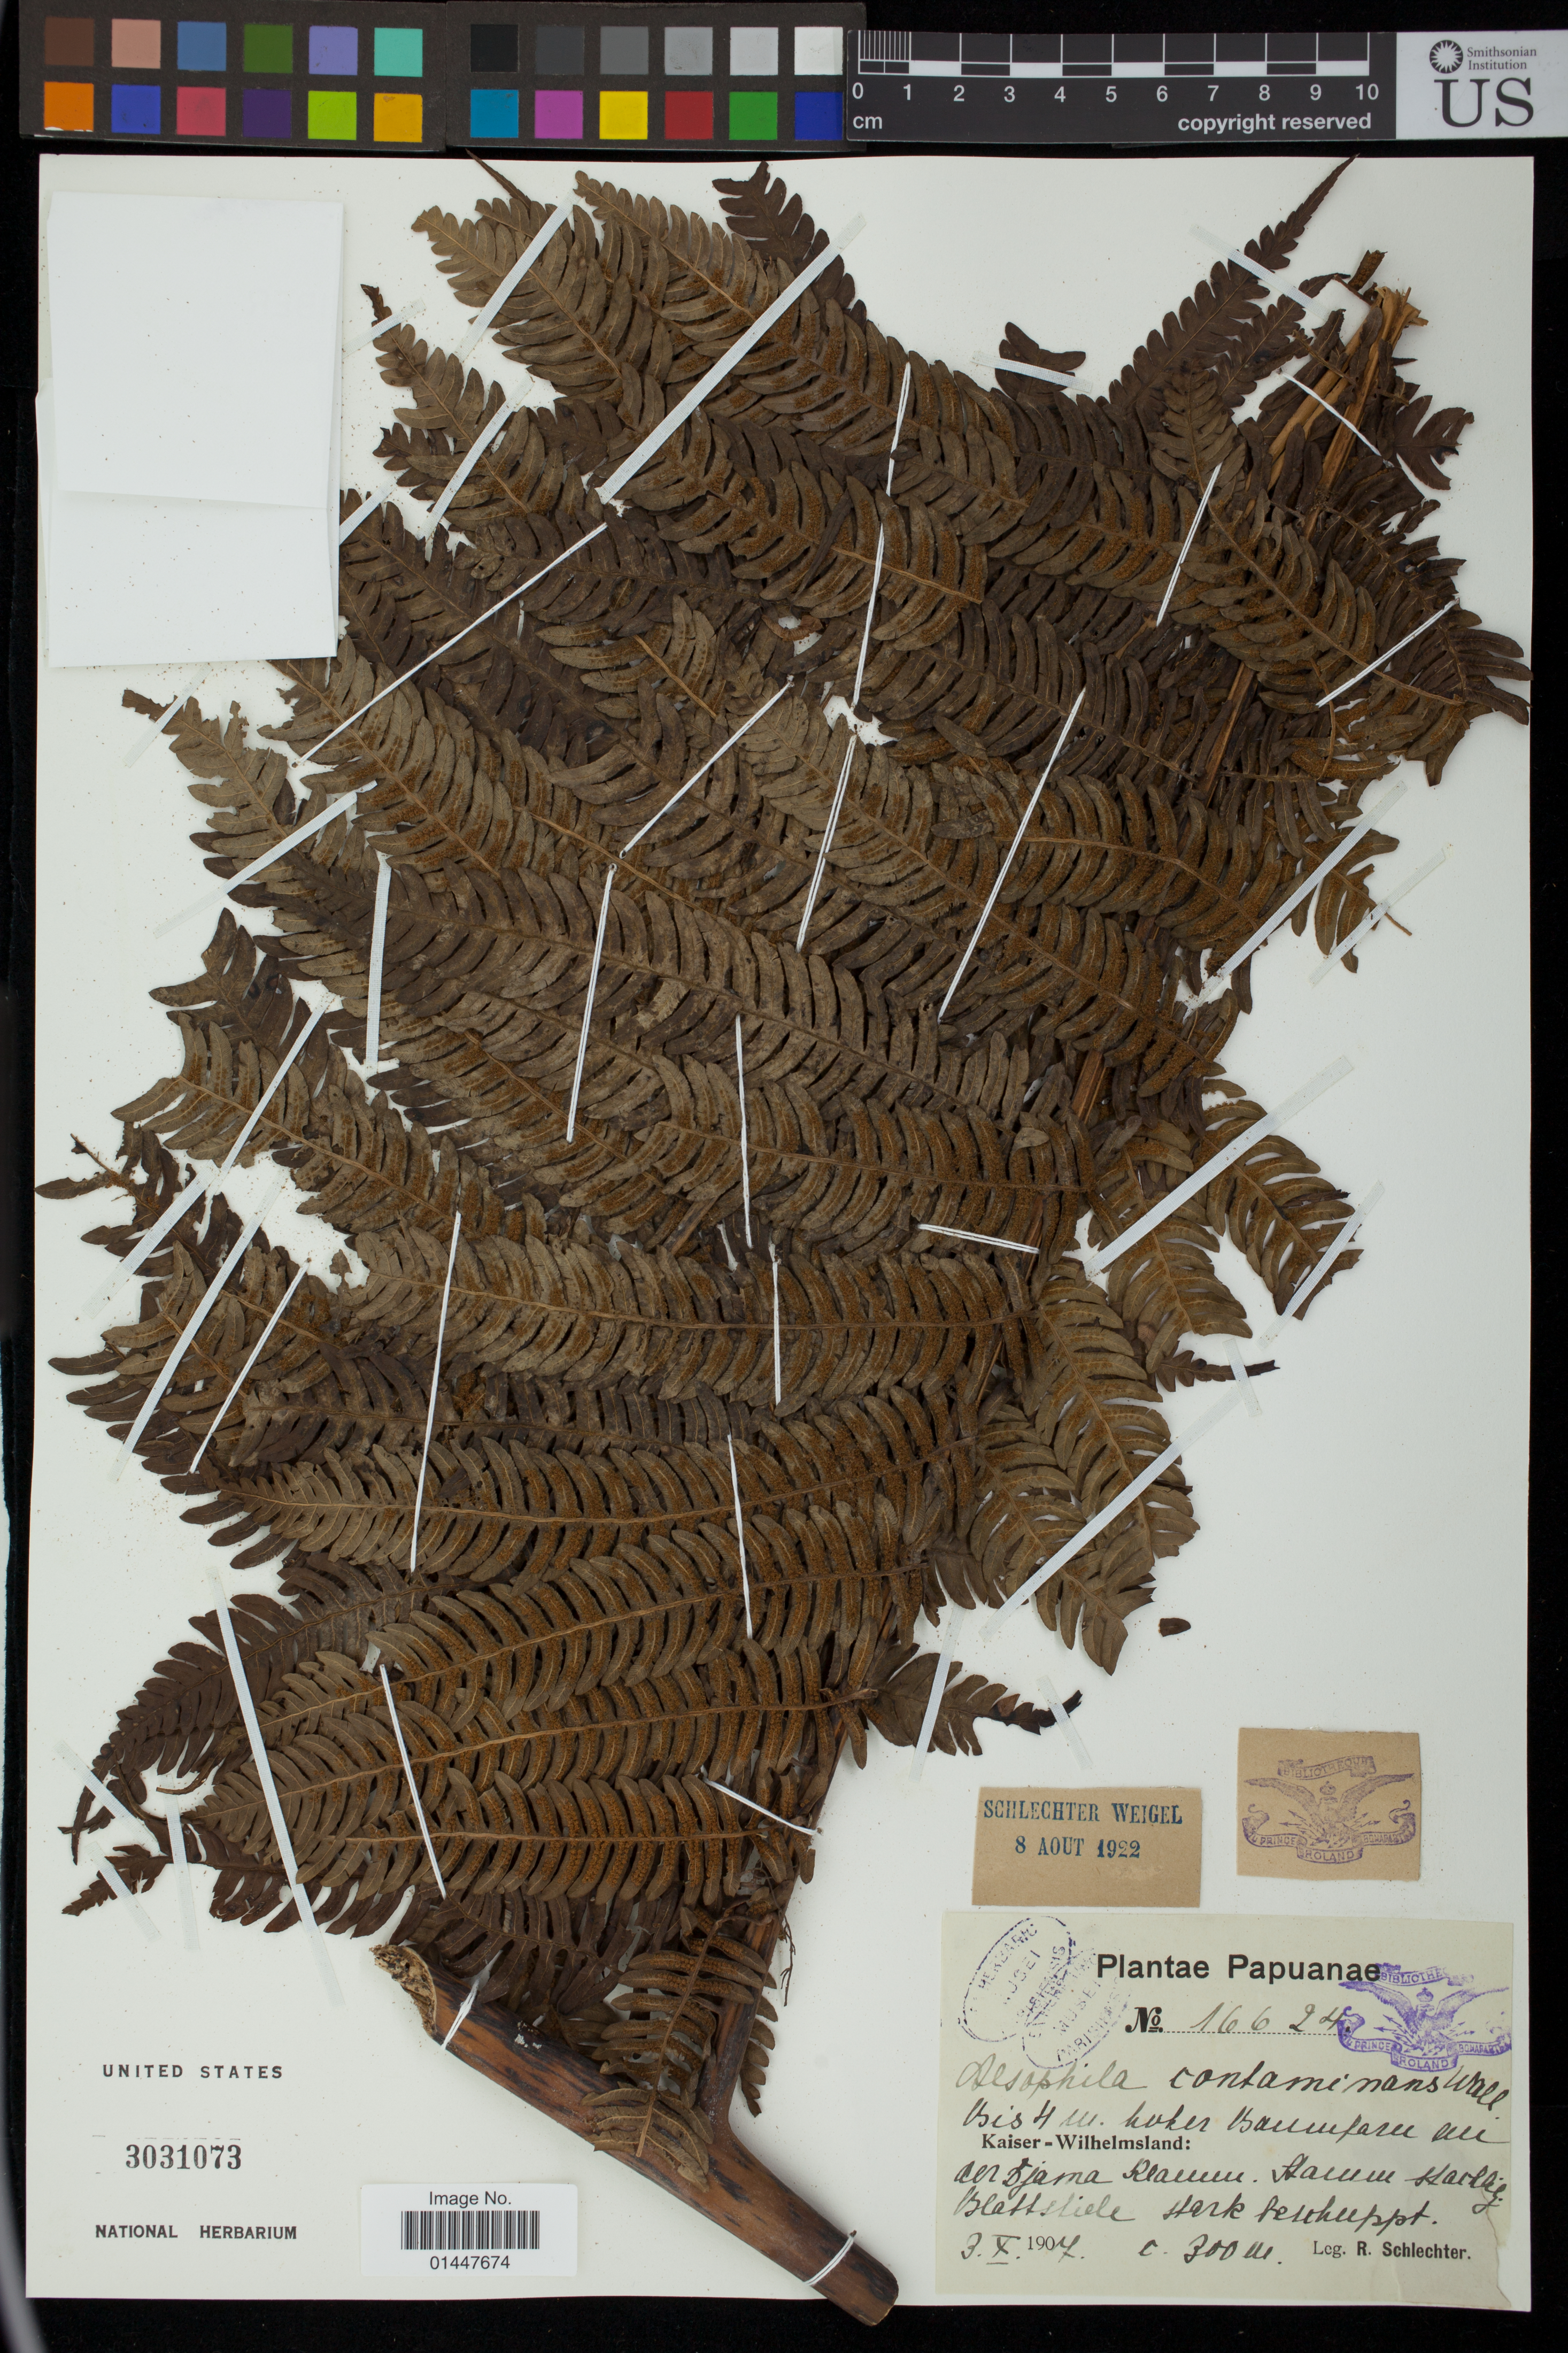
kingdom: Plantae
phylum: Tracheophyta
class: Polypodiopsida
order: Cyatheales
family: Cyatheaceae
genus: Alsophila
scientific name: Alsophila contaminans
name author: Wall. ex Hook.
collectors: F. R. R. Schlechter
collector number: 16624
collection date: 1907-10-03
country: Papua New Guinea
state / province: Morobe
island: New Guinea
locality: Kaiser-Wilhelmsland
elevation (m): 300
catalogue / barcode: US 3031073